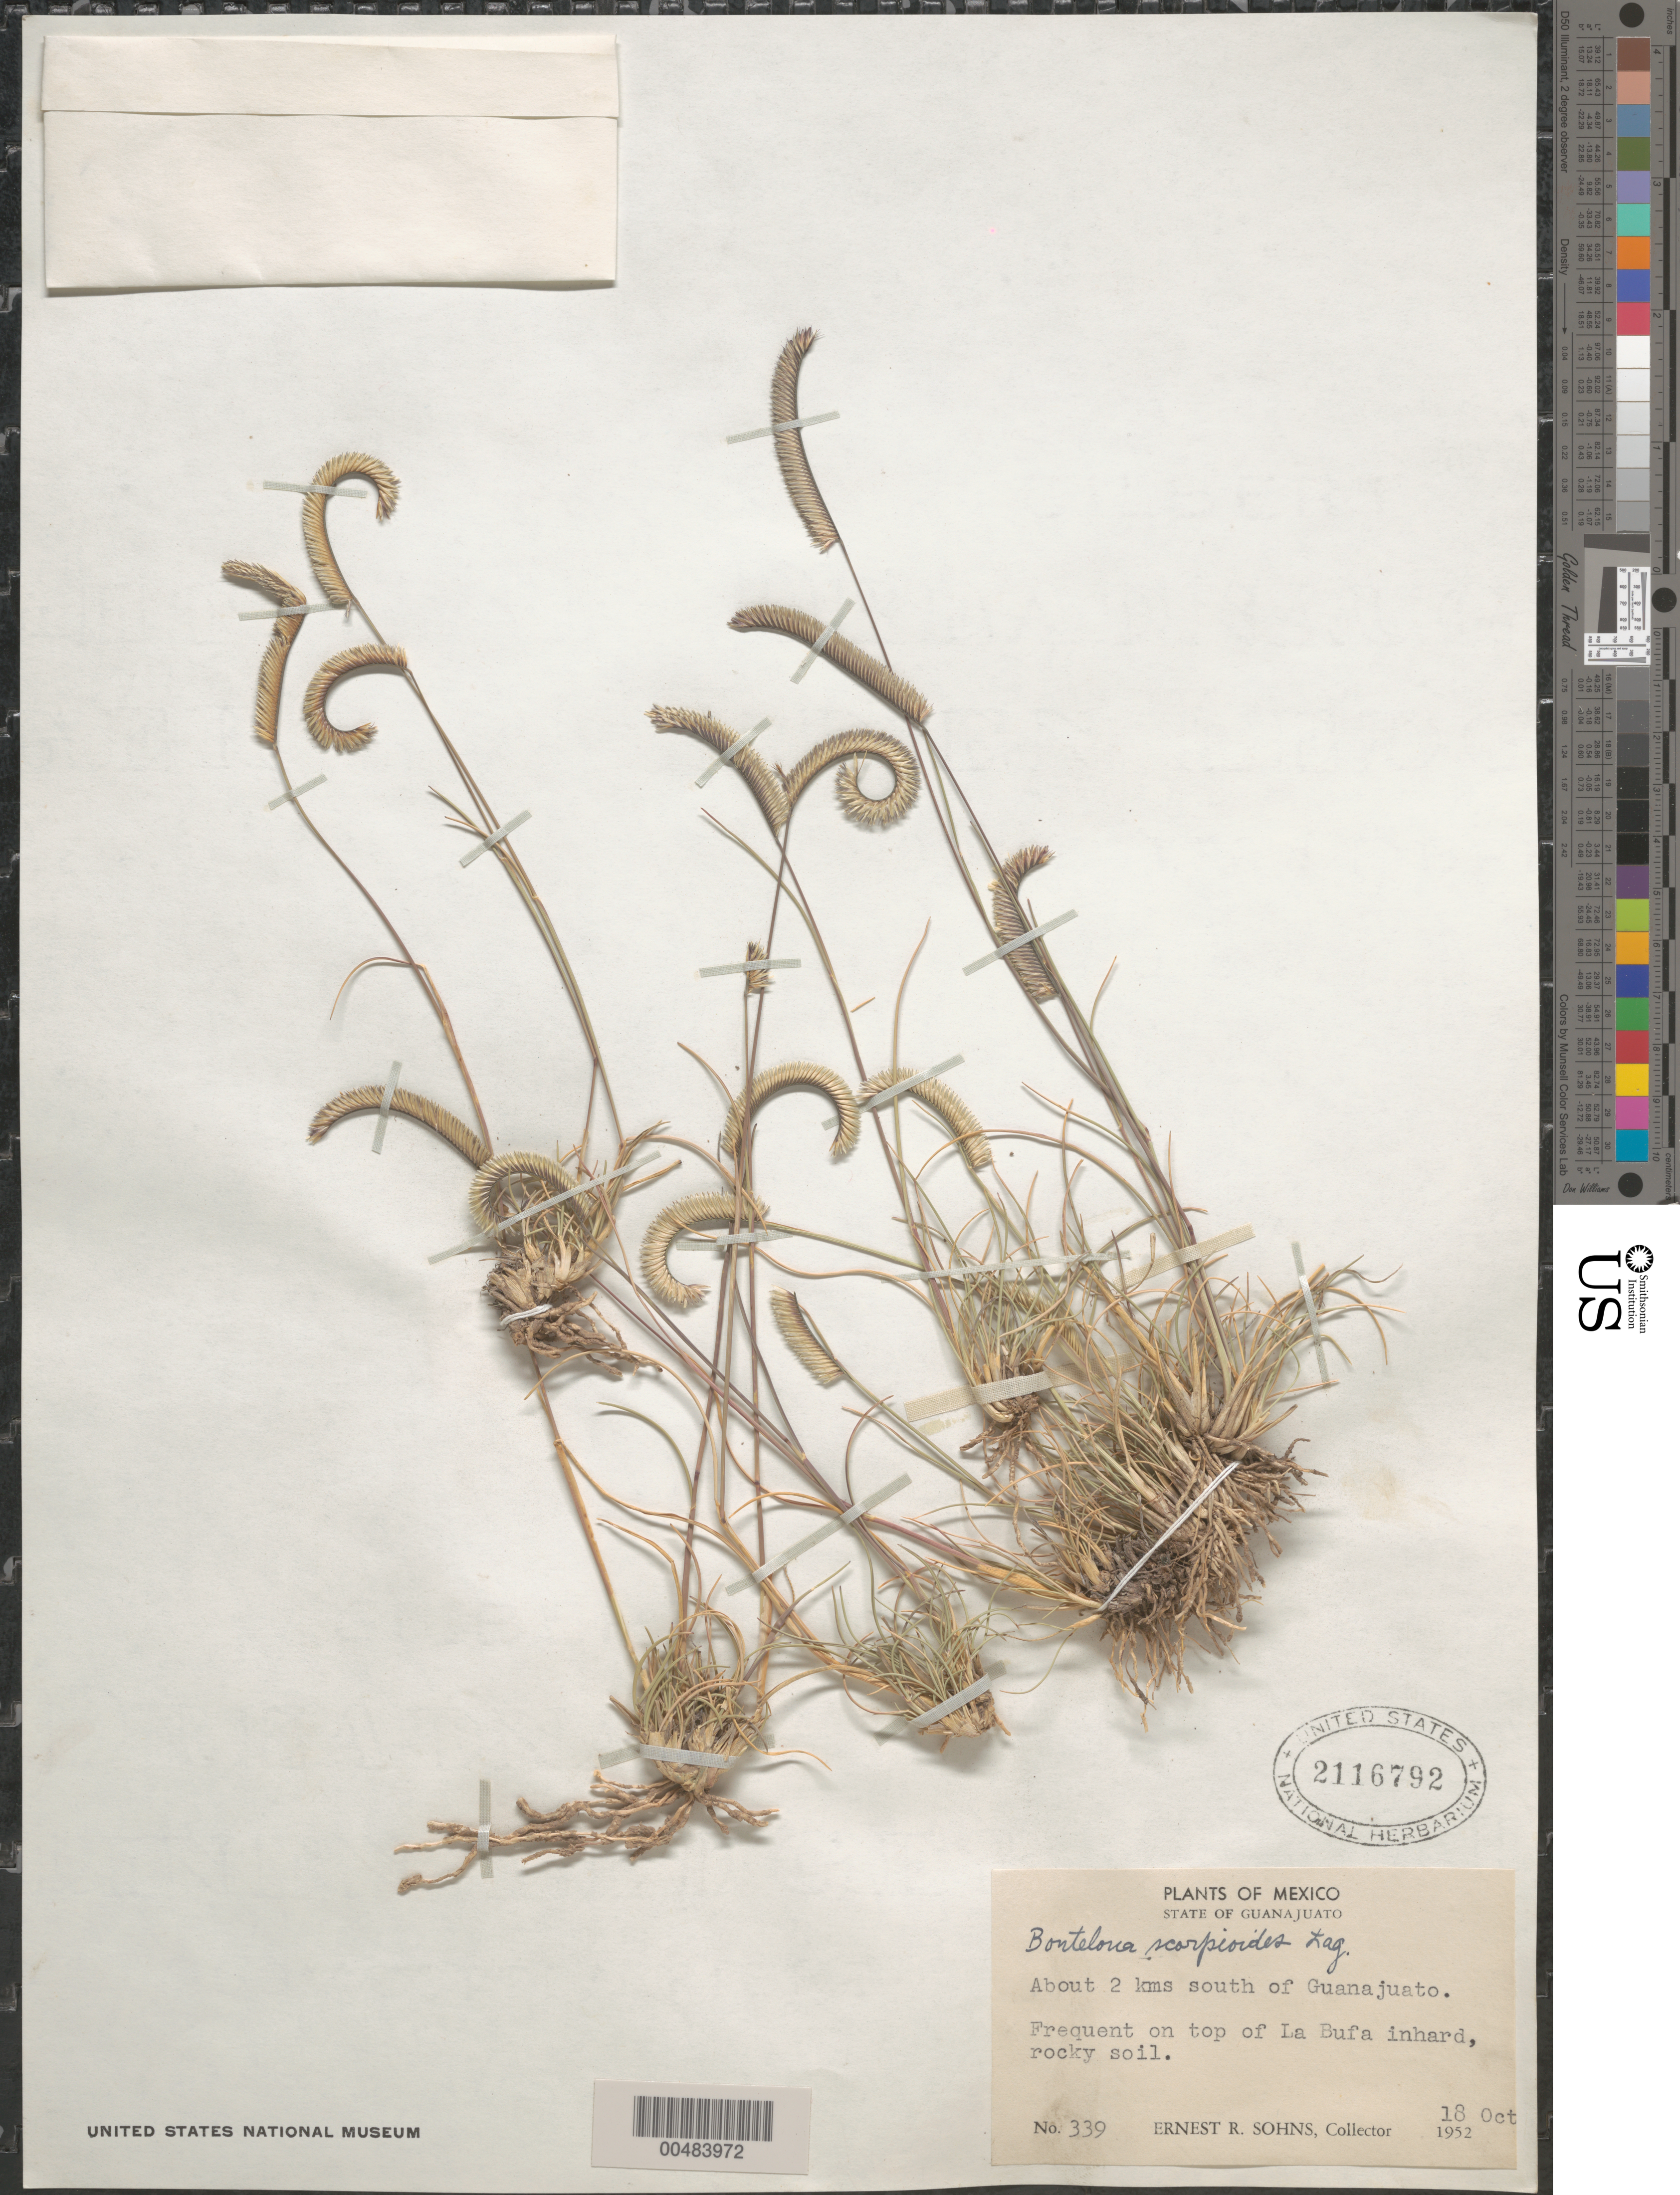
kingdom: Plantae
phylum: Tracheophyta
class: Liliopsida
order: Poales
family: Poaceae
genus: Bouteloua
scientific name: Bouteloua scorpioides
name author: Lag.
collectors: E. R. Sohns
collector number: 339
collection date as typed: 18 Oct 1952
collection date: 1952-10-18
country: Mexico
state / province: Guanajuato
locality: About 2 km S of Guanajuato, top of La Bufa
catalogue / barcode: US 2116792